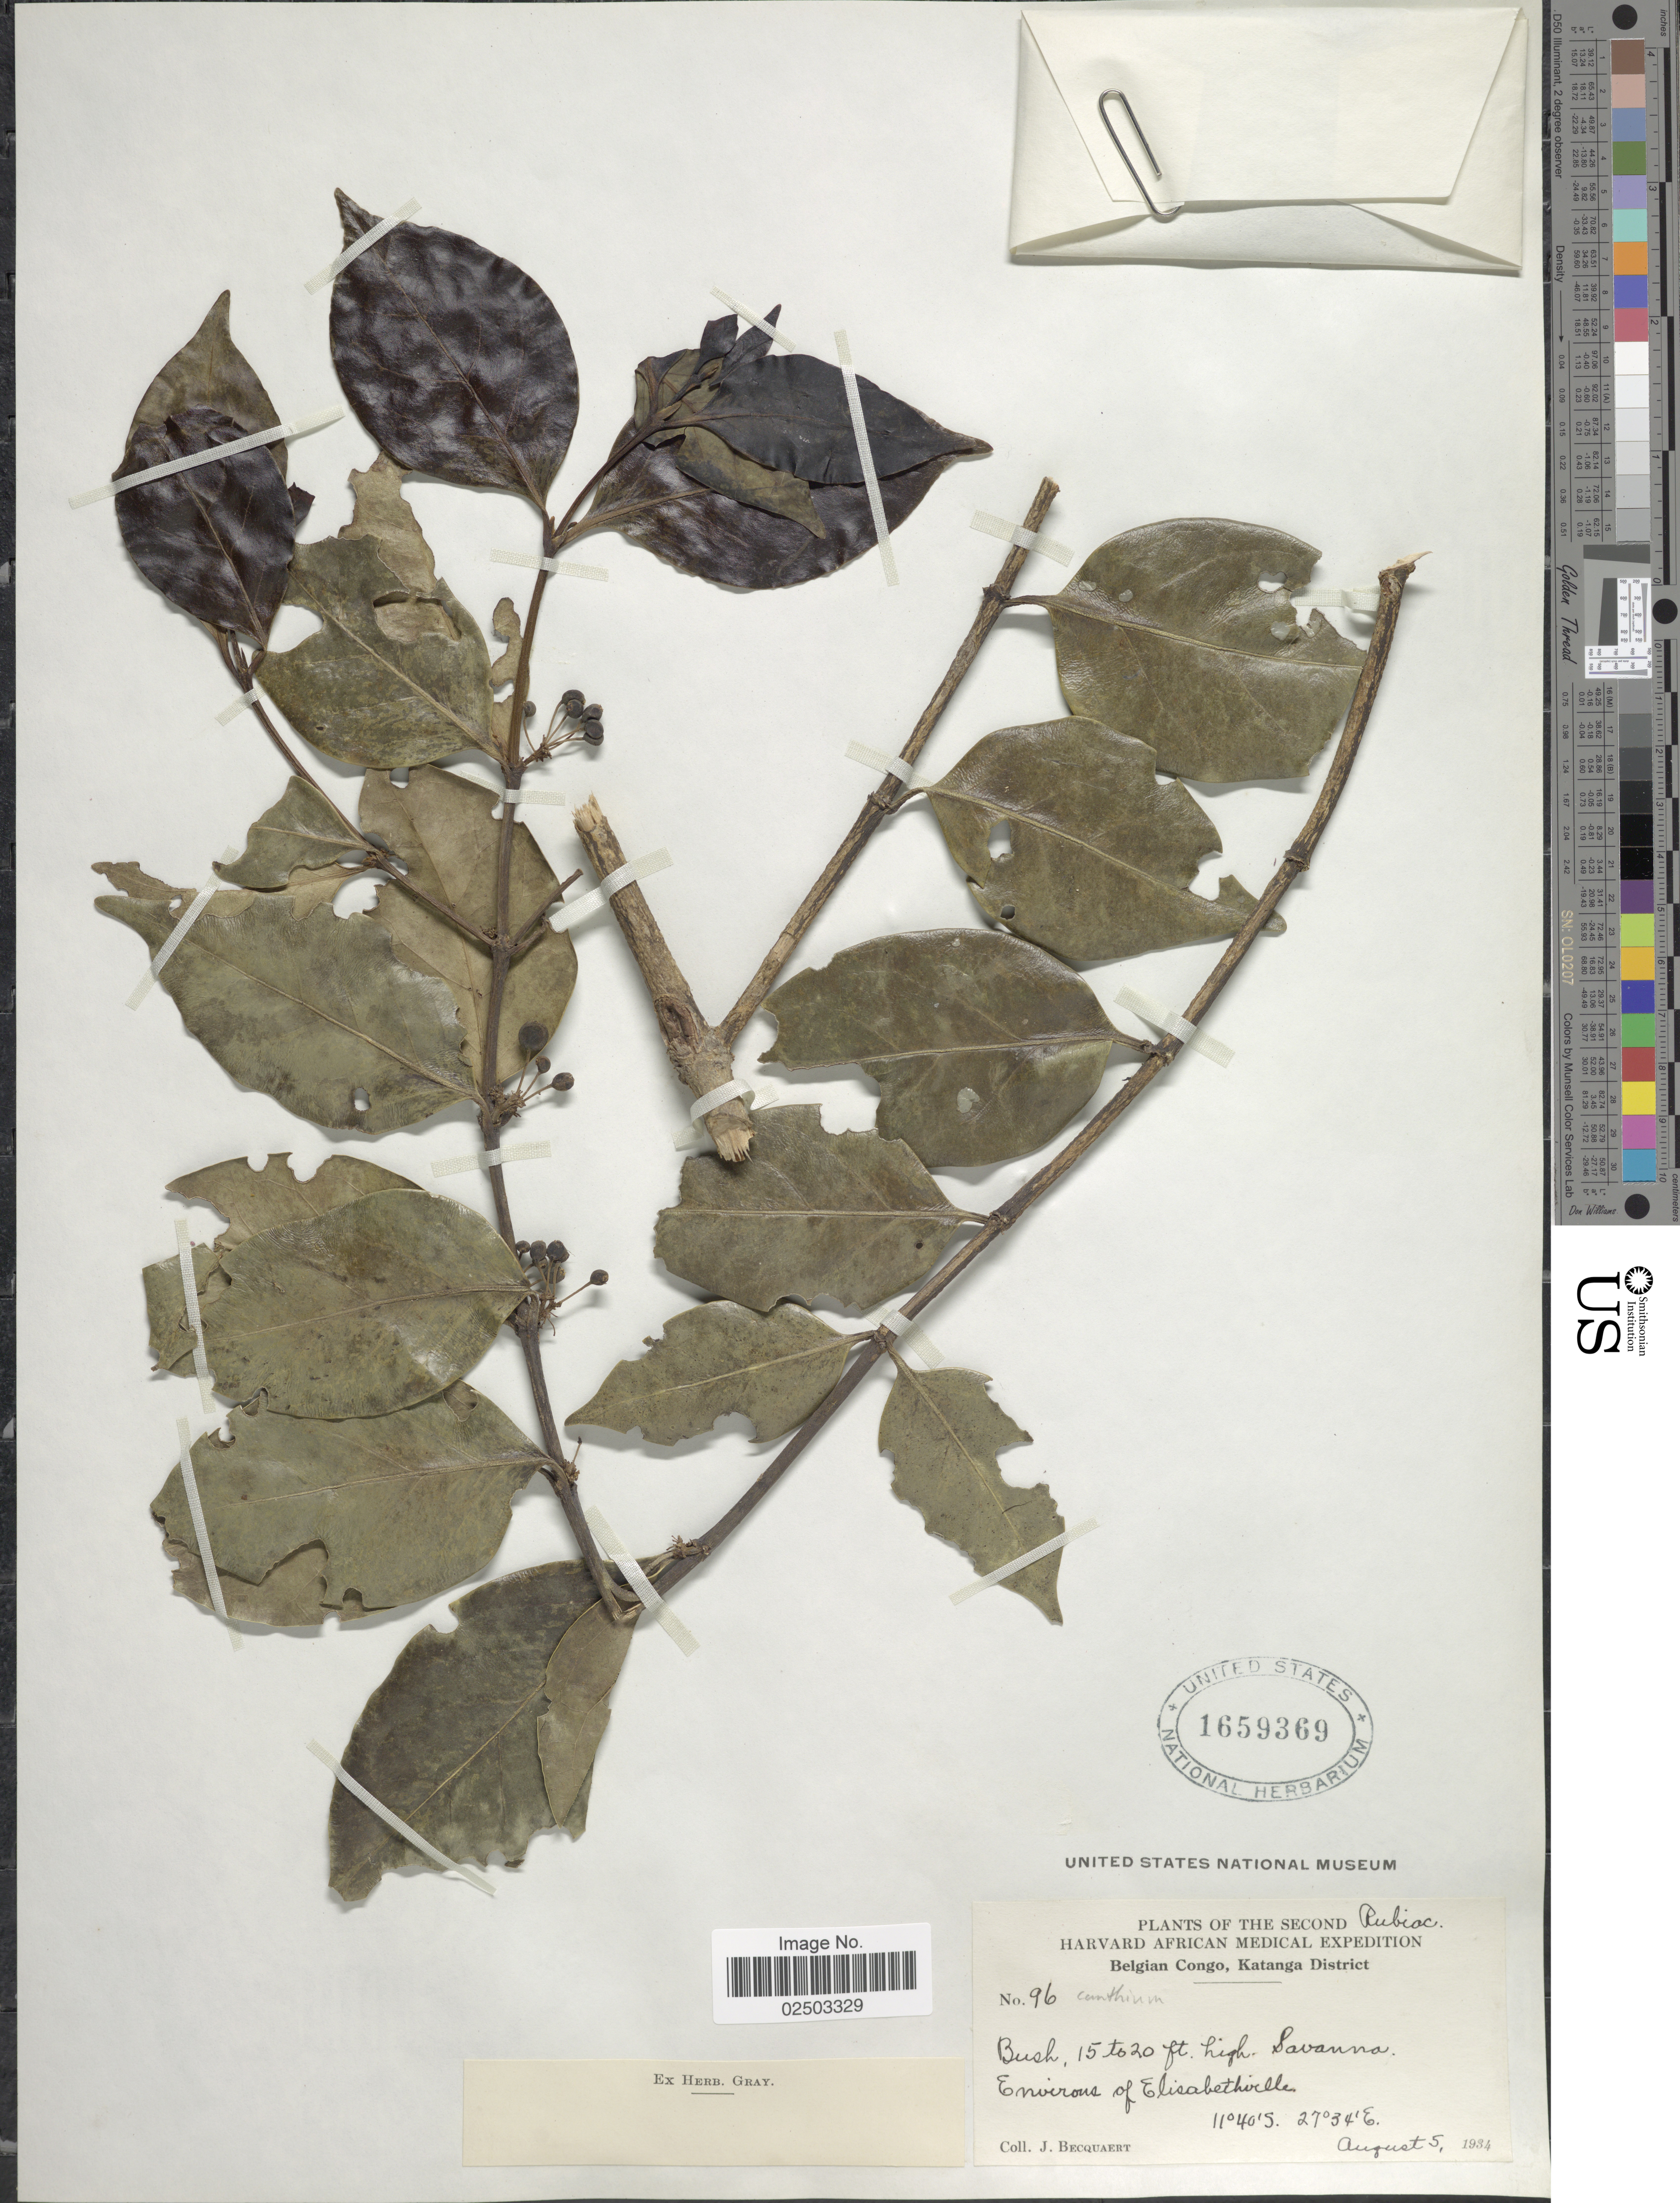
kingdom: Plantae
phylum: Tracheophyta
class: Magnoliopsida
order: Gentianales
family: Rubiaceae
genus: Bridsonia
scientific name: Bridsonia chamaedendrum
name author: (Kuntze) Verstraete & A.E. van Wyk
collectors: J. Becquaert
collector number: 96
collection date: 1934-08-05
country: Congo, Democratic Republic of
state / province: Haut-Katanga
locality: Belgian Congo, Katanga District, Envirosn of Elisabethville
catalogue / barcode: US 1659369